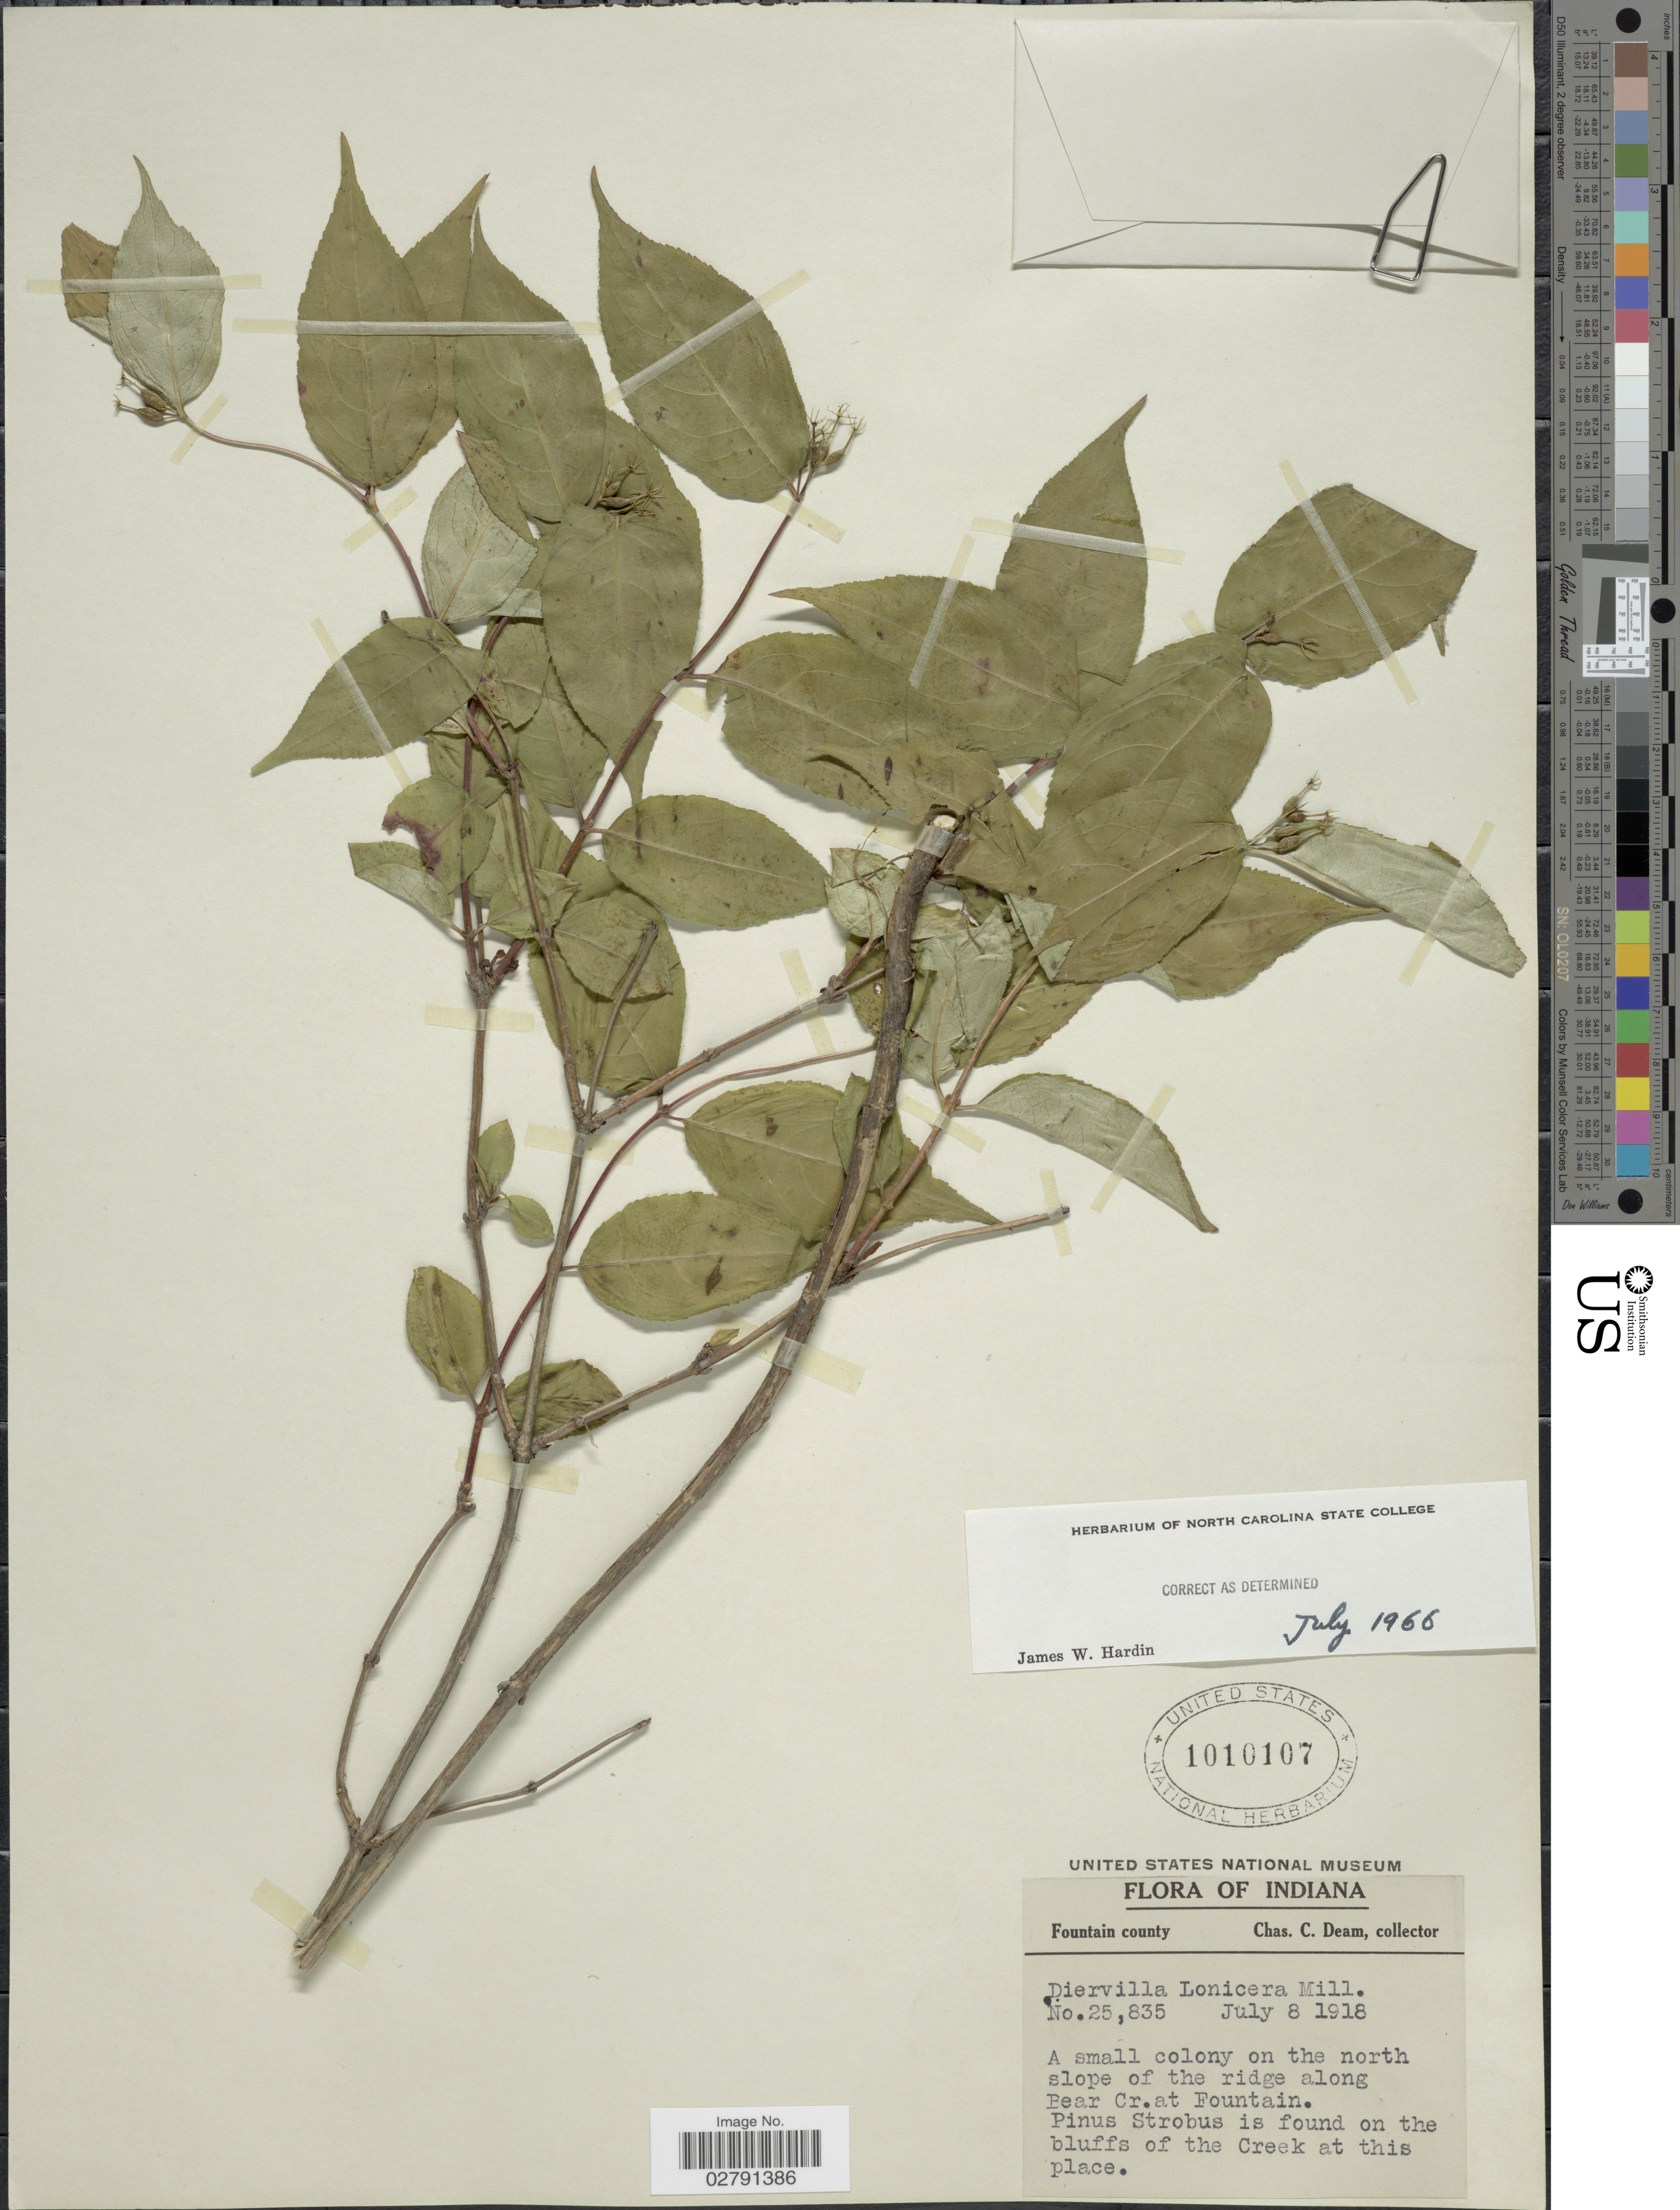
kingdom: Plantae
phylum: Tracheophyta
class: Magnoliopsida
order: Dipsacales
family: Caprifoliaceae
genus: Diervilla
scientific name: Diervilla lonicera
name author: Mill.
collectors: C. C. Deam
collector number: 25835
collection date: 1918-07-08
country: United States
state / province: Indiana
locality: Fountain County, A small colony on the north slope of the ridge along Bear Cr. at Fountain.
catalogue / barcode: US 1010107